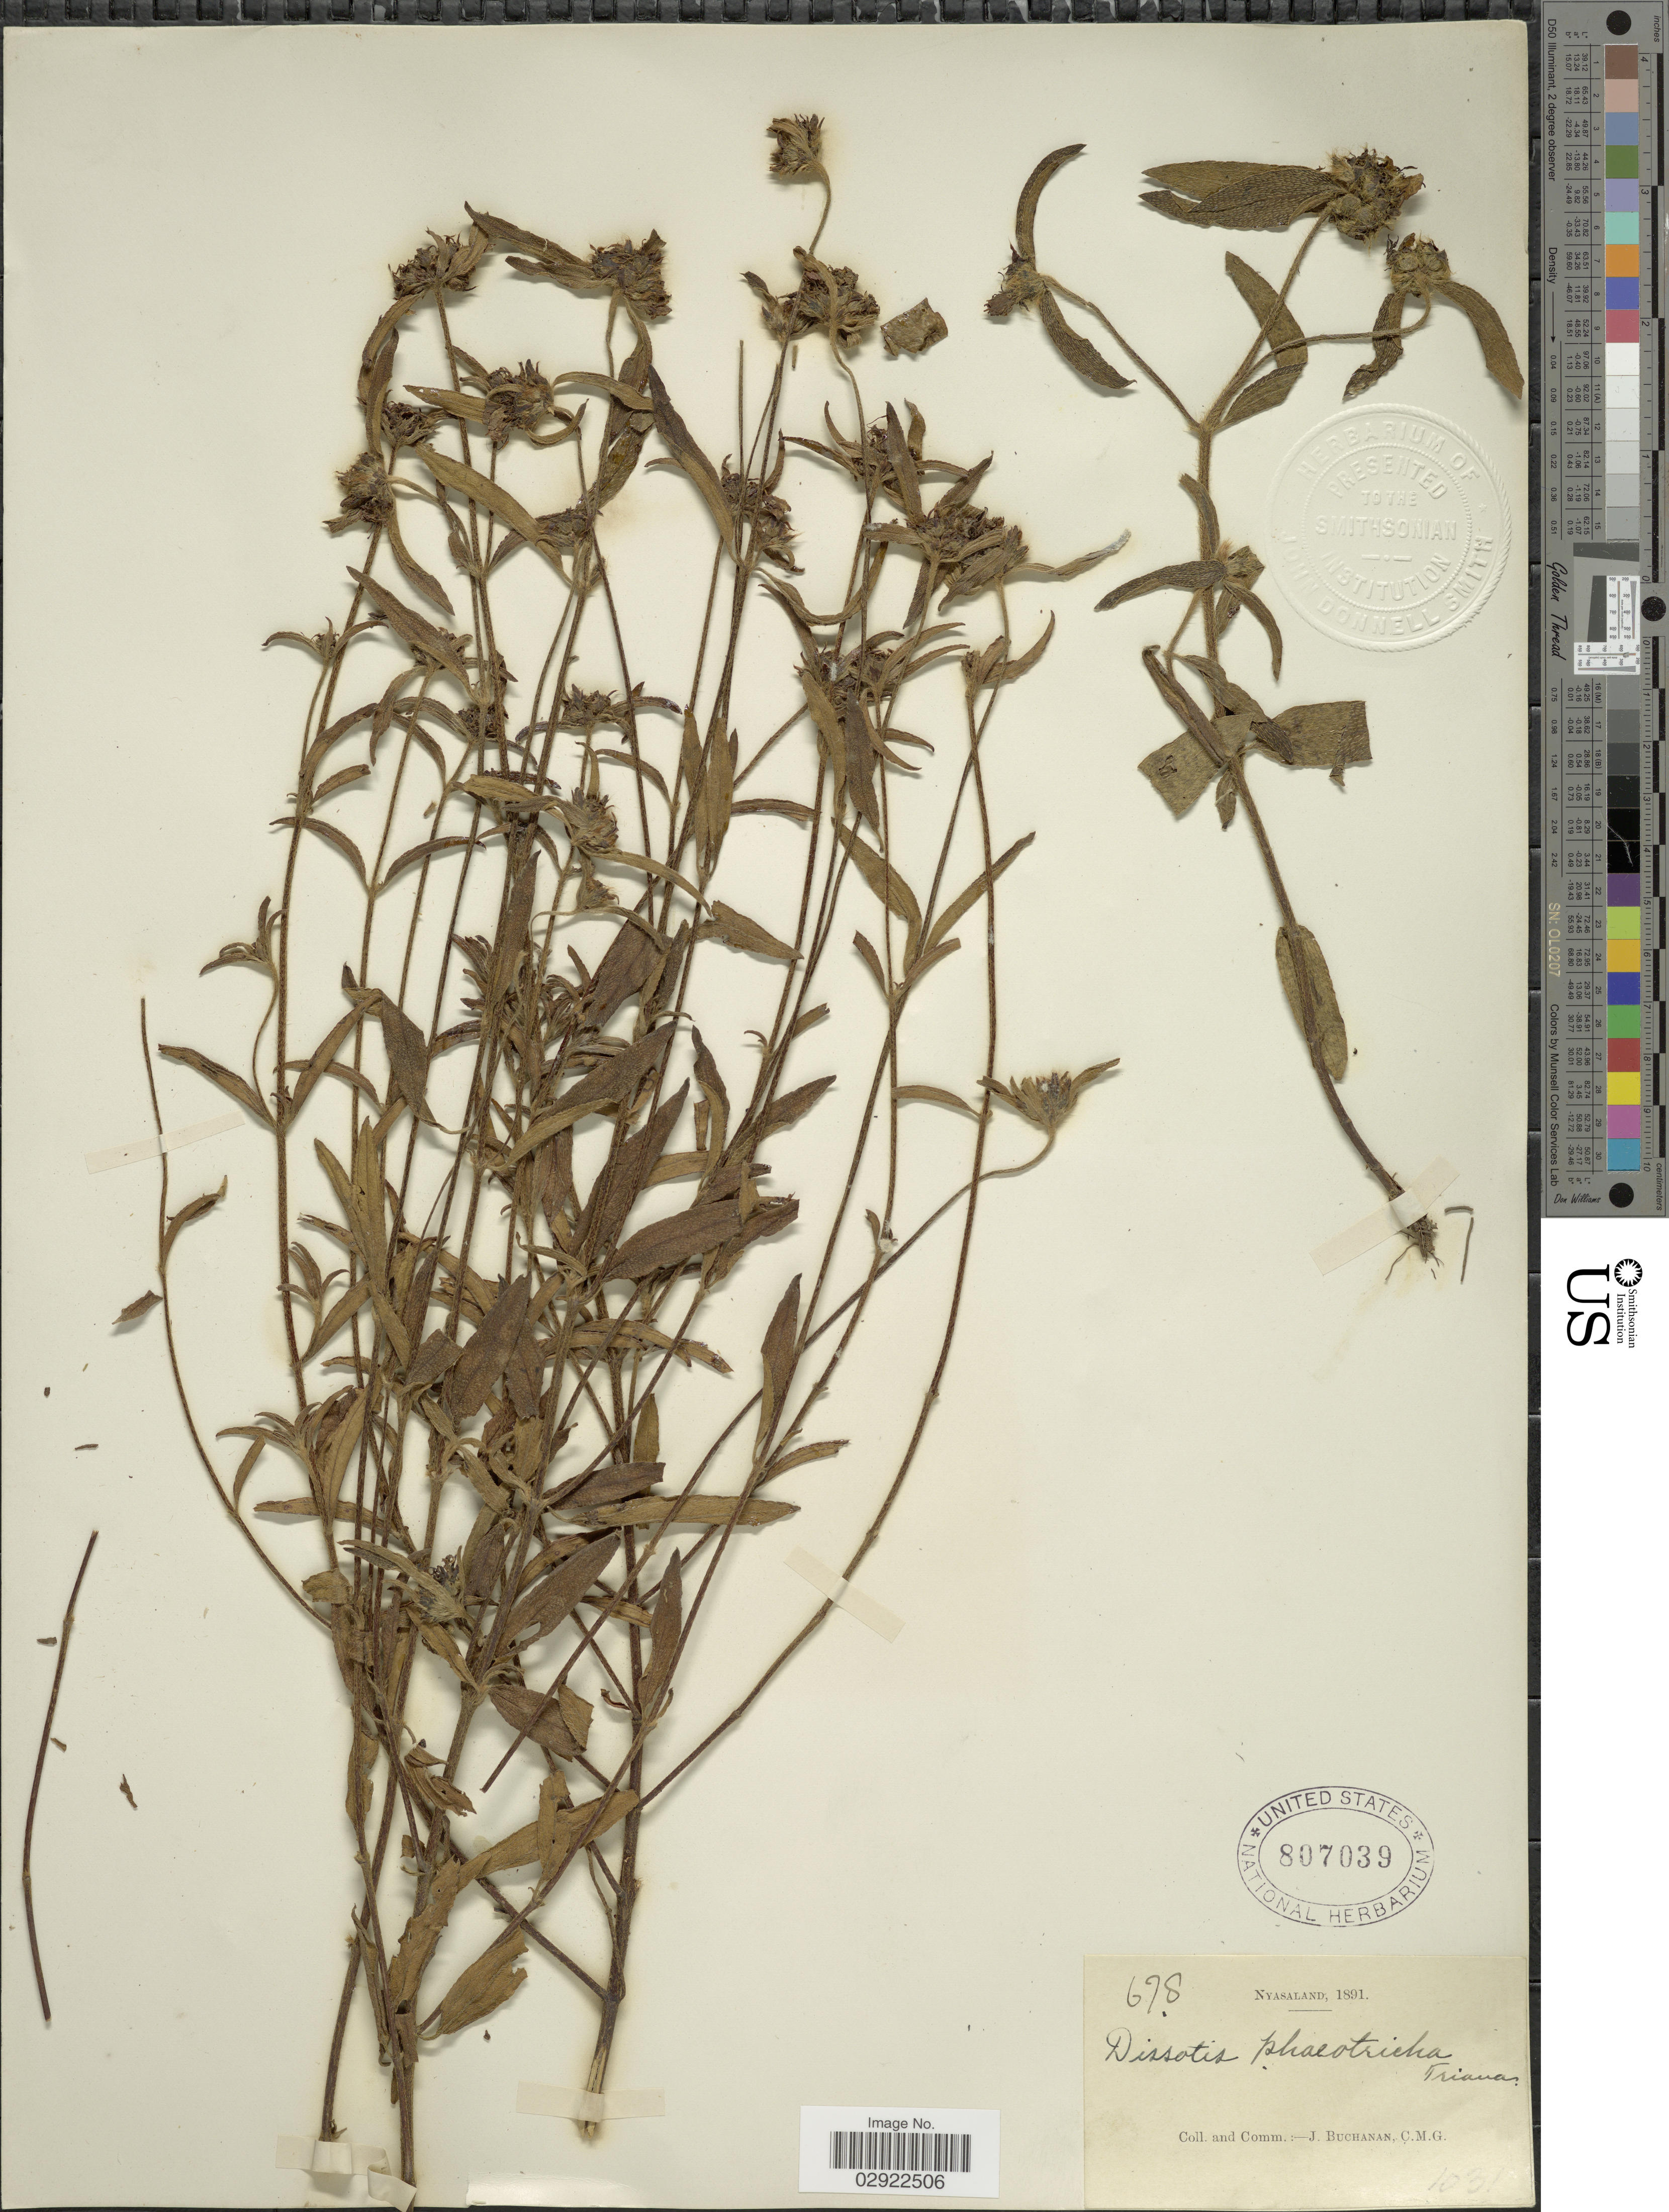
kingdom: Plantae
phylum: Tracheophyta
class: Magnoliopsida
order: Myrtales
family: Melastomataceae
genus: Antherotoma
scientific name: Antherotoma phaeotricha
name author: (Hochst.) Jacq.-Fél.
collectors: J. Buchanan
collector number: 678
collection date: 1891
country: Malawi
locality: Nyasaland.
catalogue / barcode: US 807039